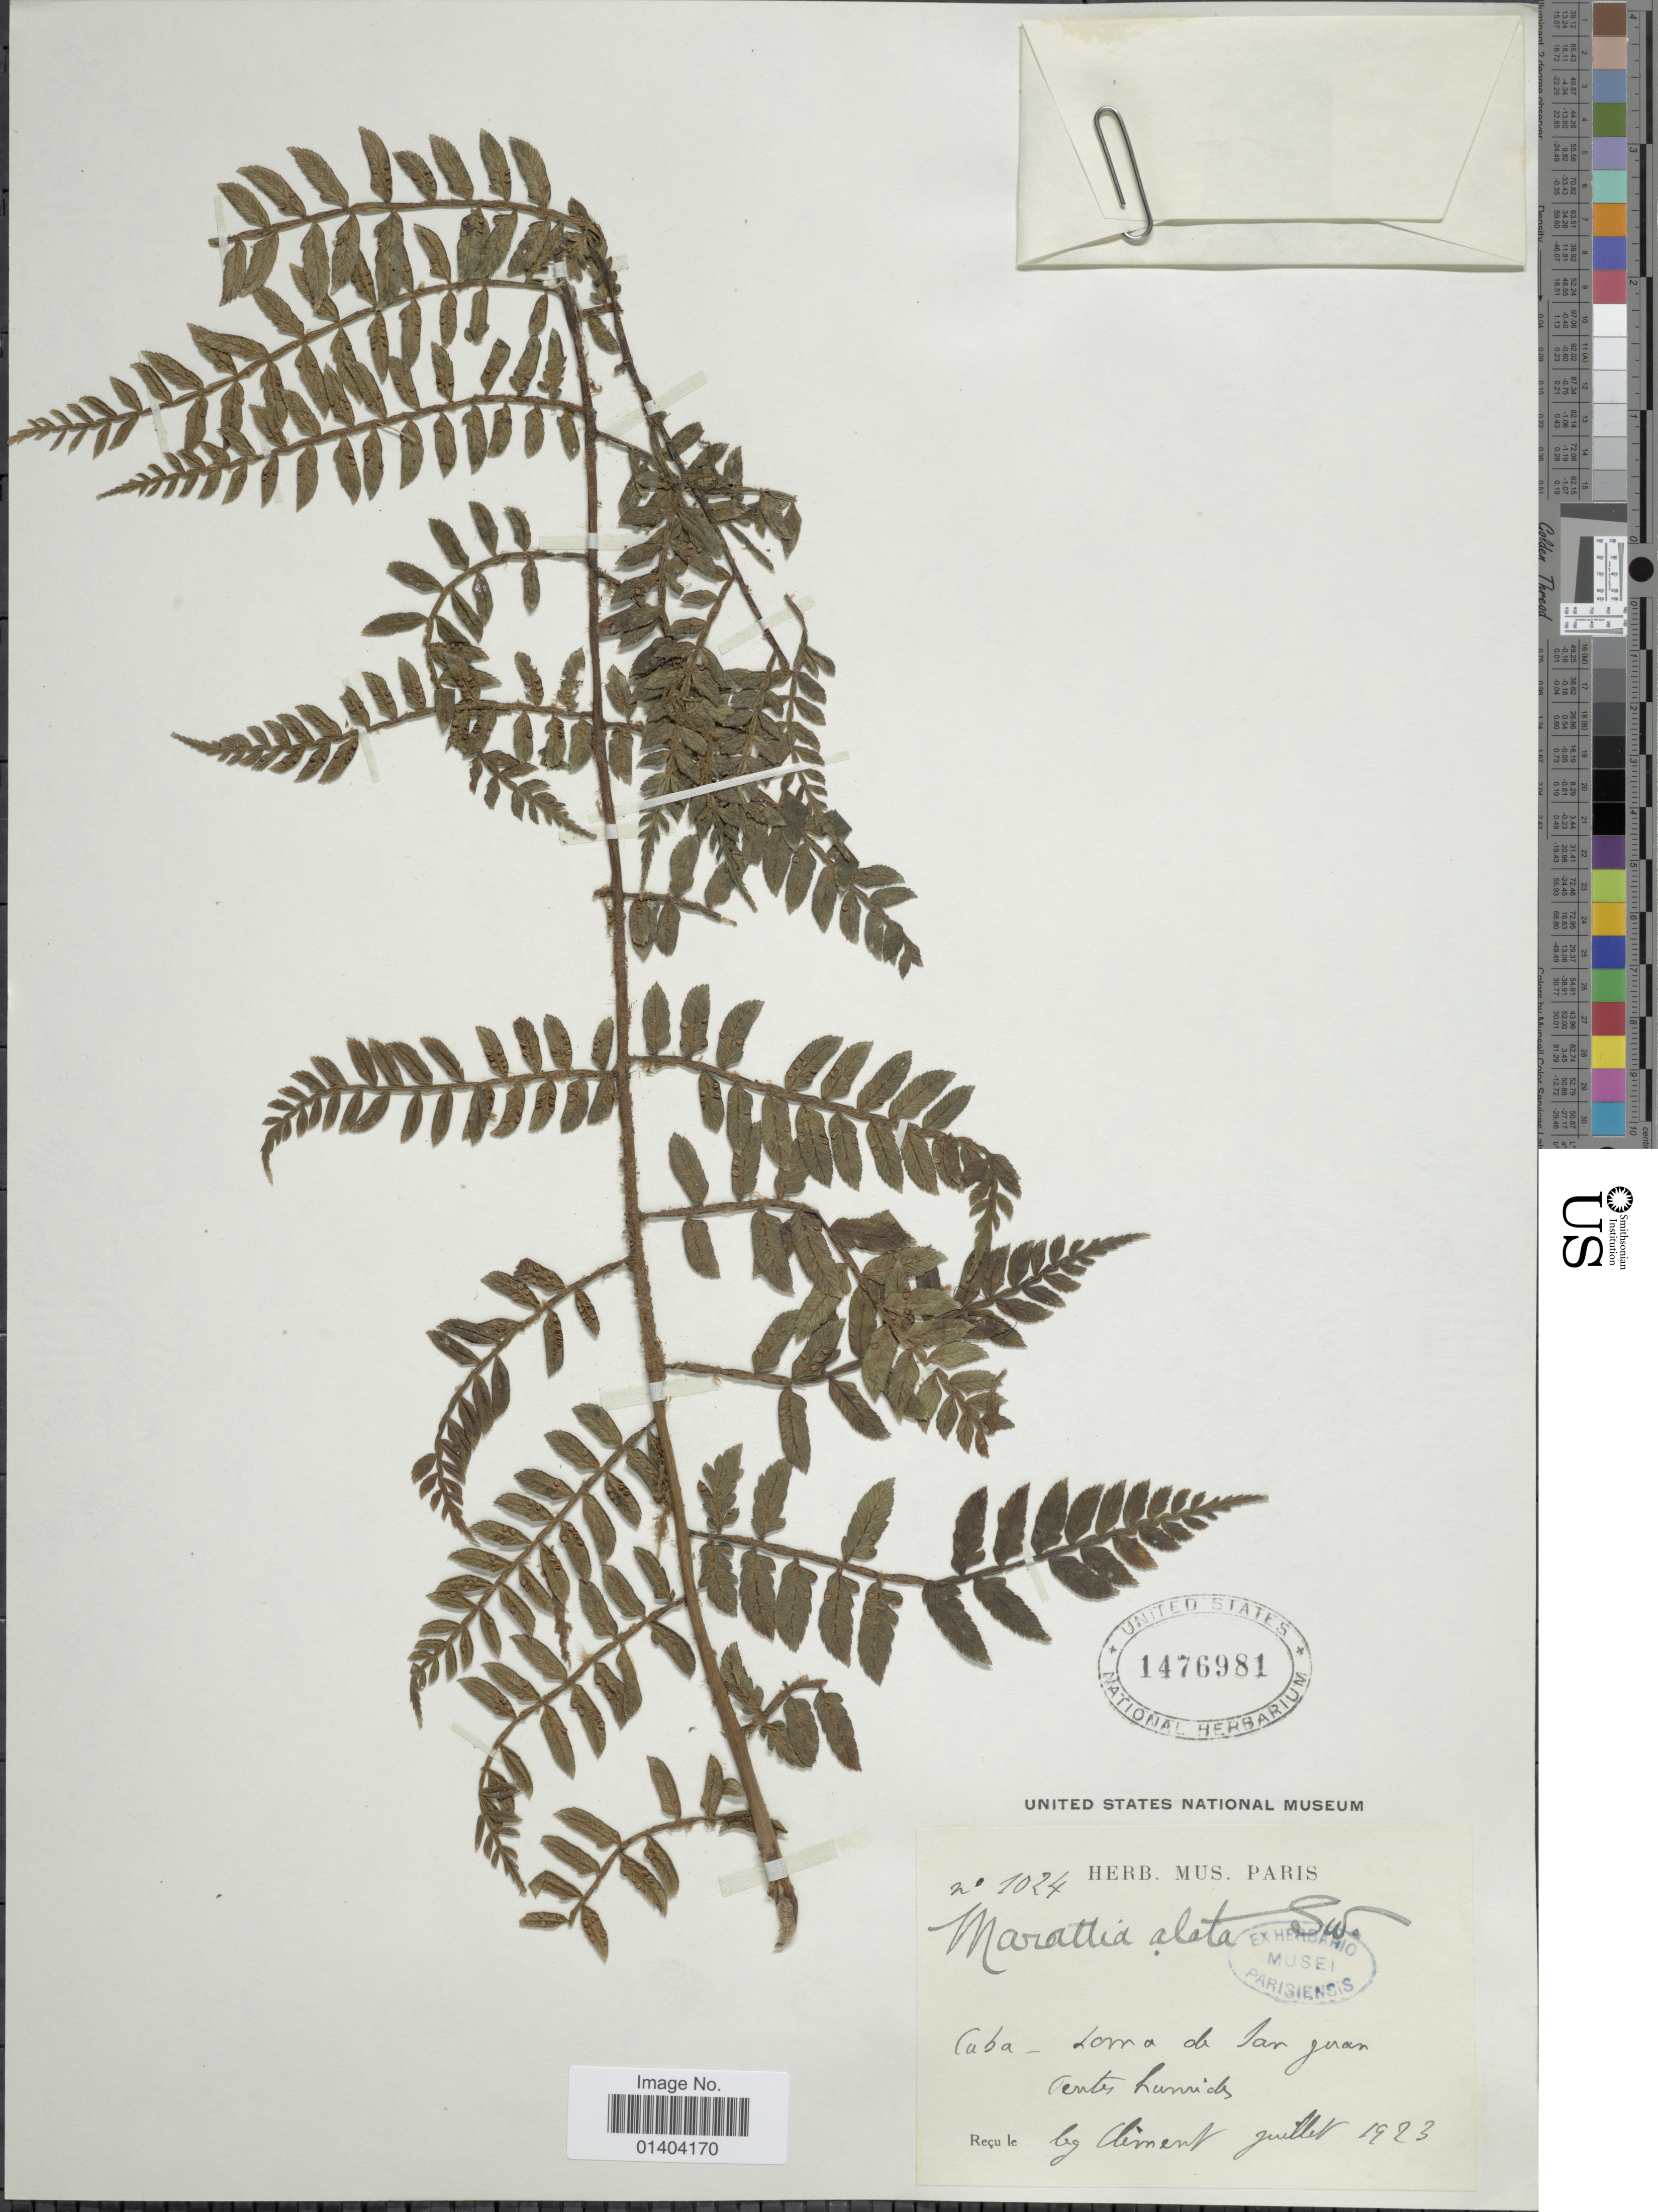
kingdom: Plantae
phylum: Tracheophyta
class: Polypodiopsida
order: Marattiales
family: Marattiaceae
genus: Marattia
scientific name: Marattia alata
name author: Sw.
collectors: -. Clement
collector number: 1024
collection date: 1923-07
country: Cuba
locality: Loma de San Juan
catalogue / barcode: US 1476981